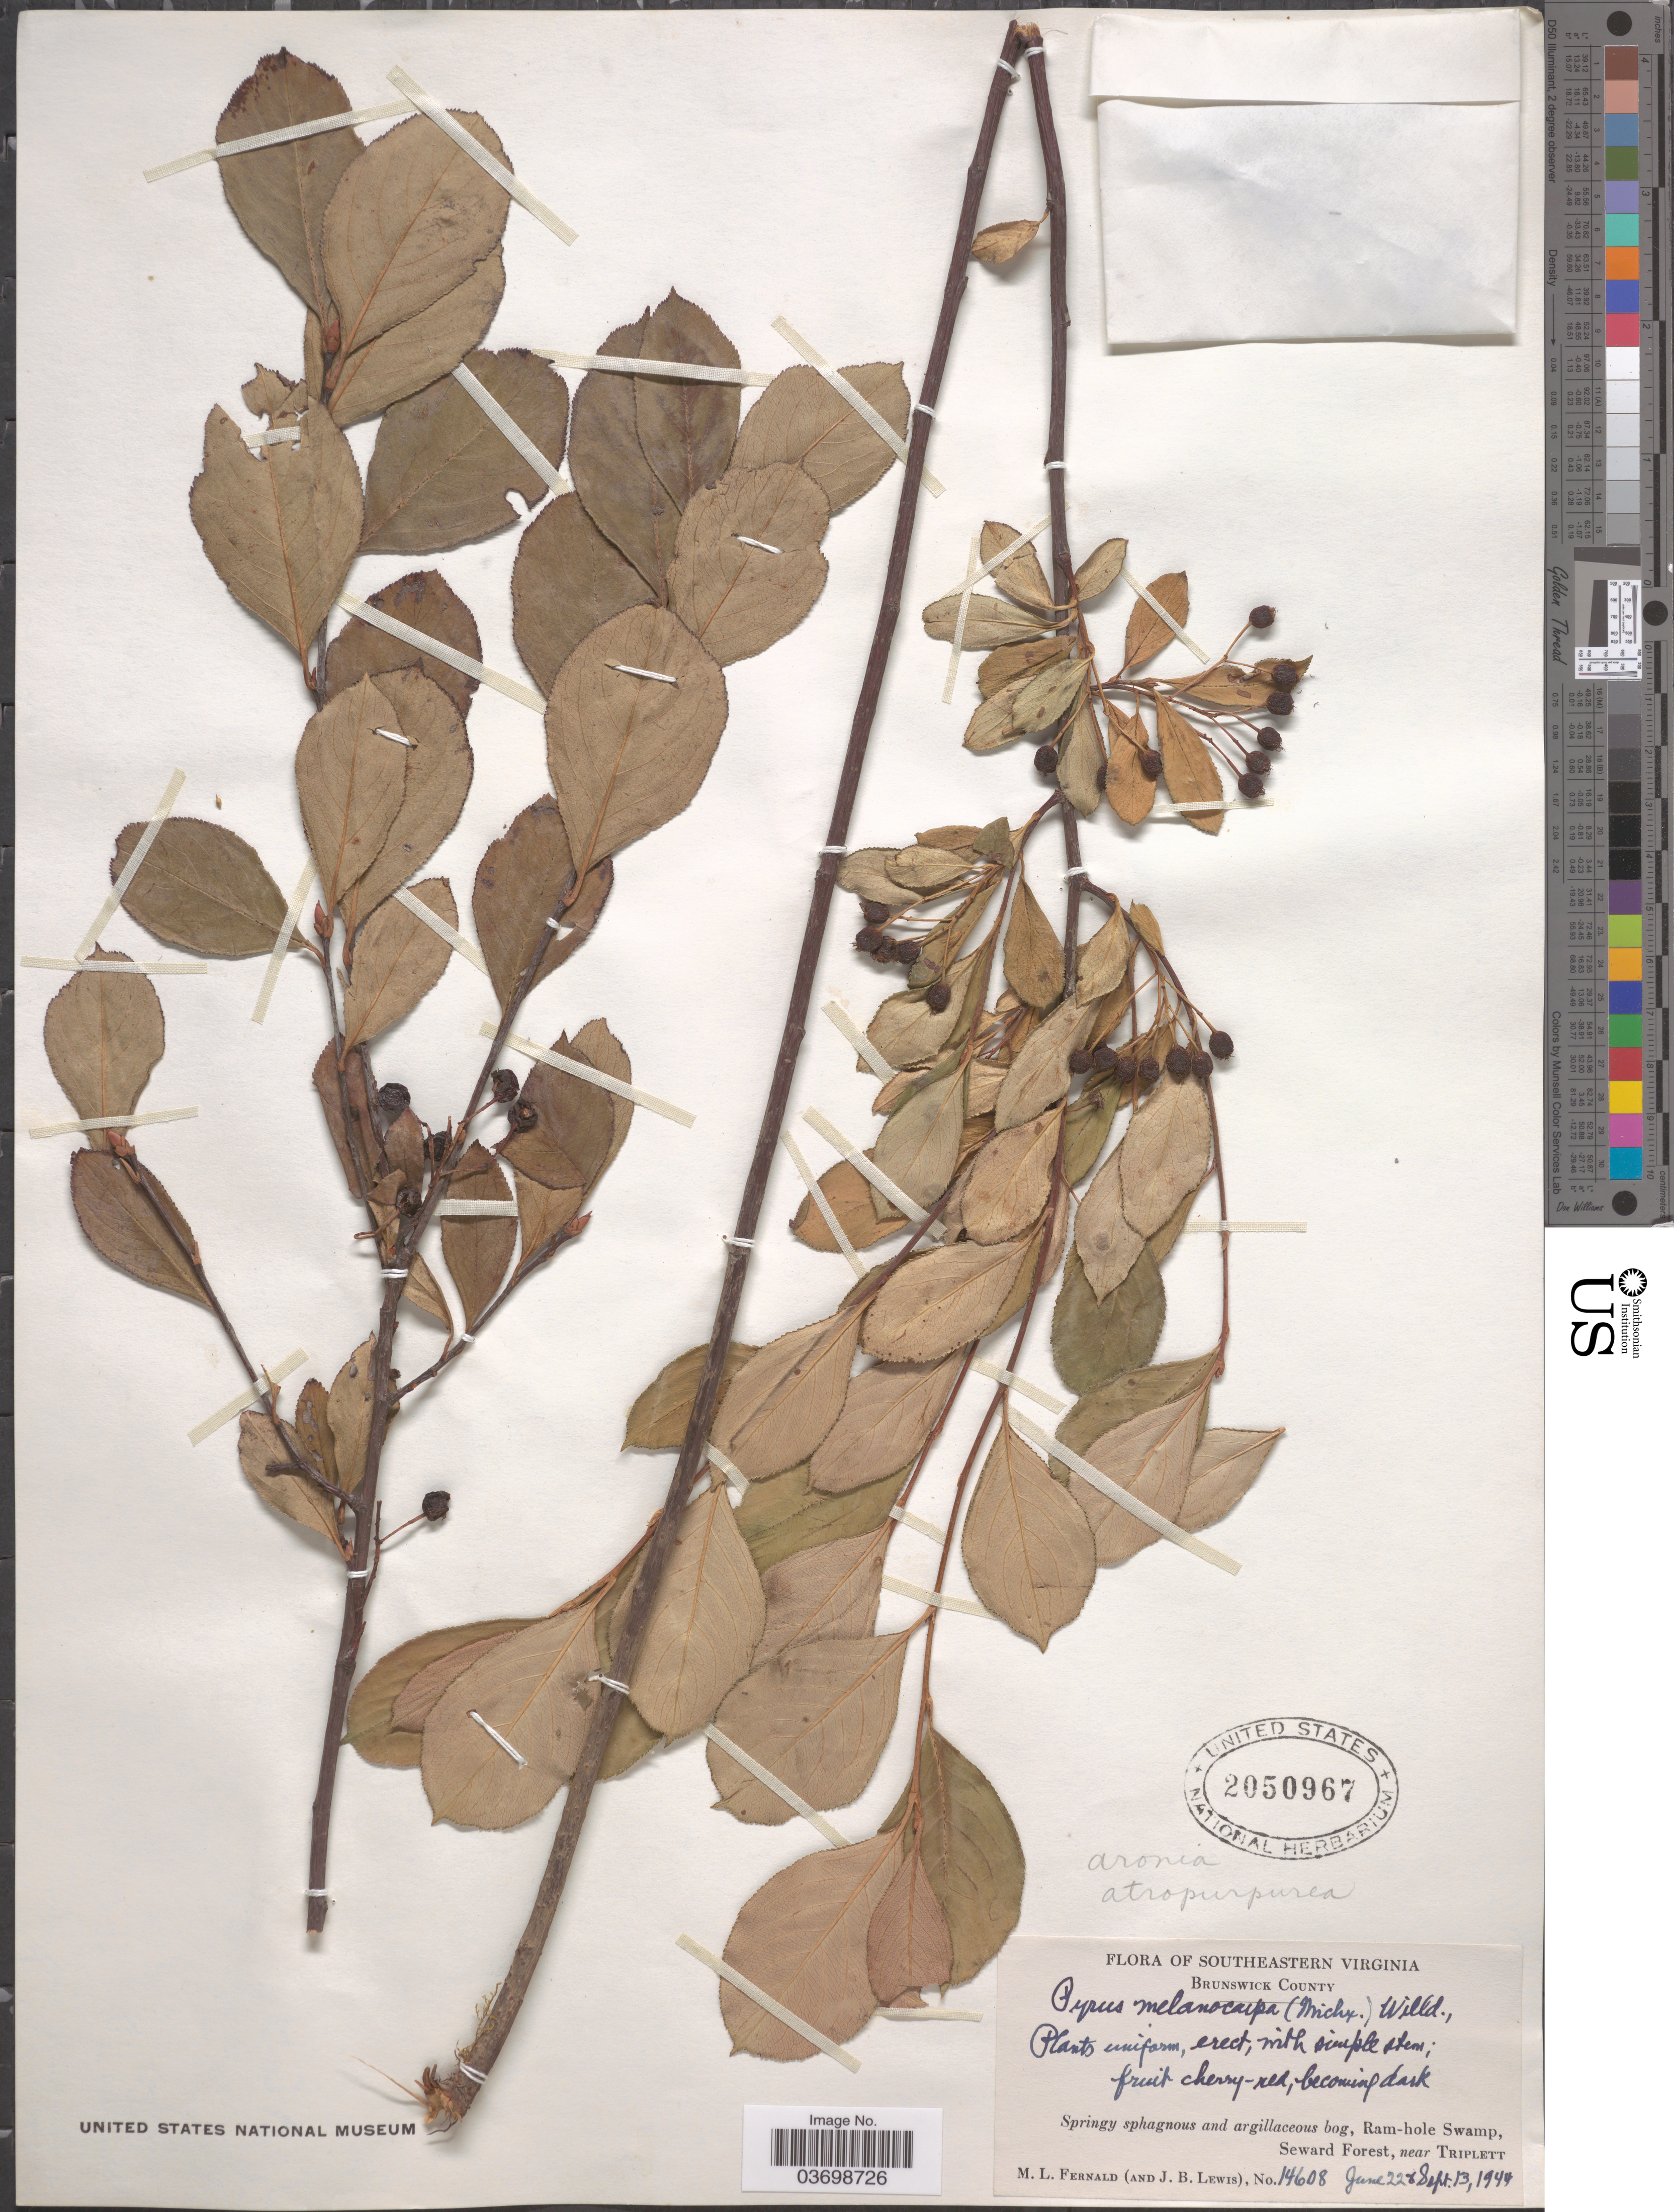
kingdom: Plantae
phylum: Tracheophyta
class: Magnoliopsida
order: Rosales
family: Rosaceae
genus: Aronia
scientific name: Aronia arbutifolia f. glabra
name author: (Elliott) Uttal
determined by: Strong, M. T., (US), Smithsonian Institution - National Museum of Natural History (UNITED STATES)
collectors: M. L. Fernald & J. B. Lewis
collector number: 14608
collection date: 1944-06-22/1944-09-13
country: United States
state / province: Virginia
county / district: Brunswick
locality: Southeastern Virginia. Brunswick County. Ram-hole Swamp, Seward Forest, near Triplett.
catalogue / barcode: US 2050967